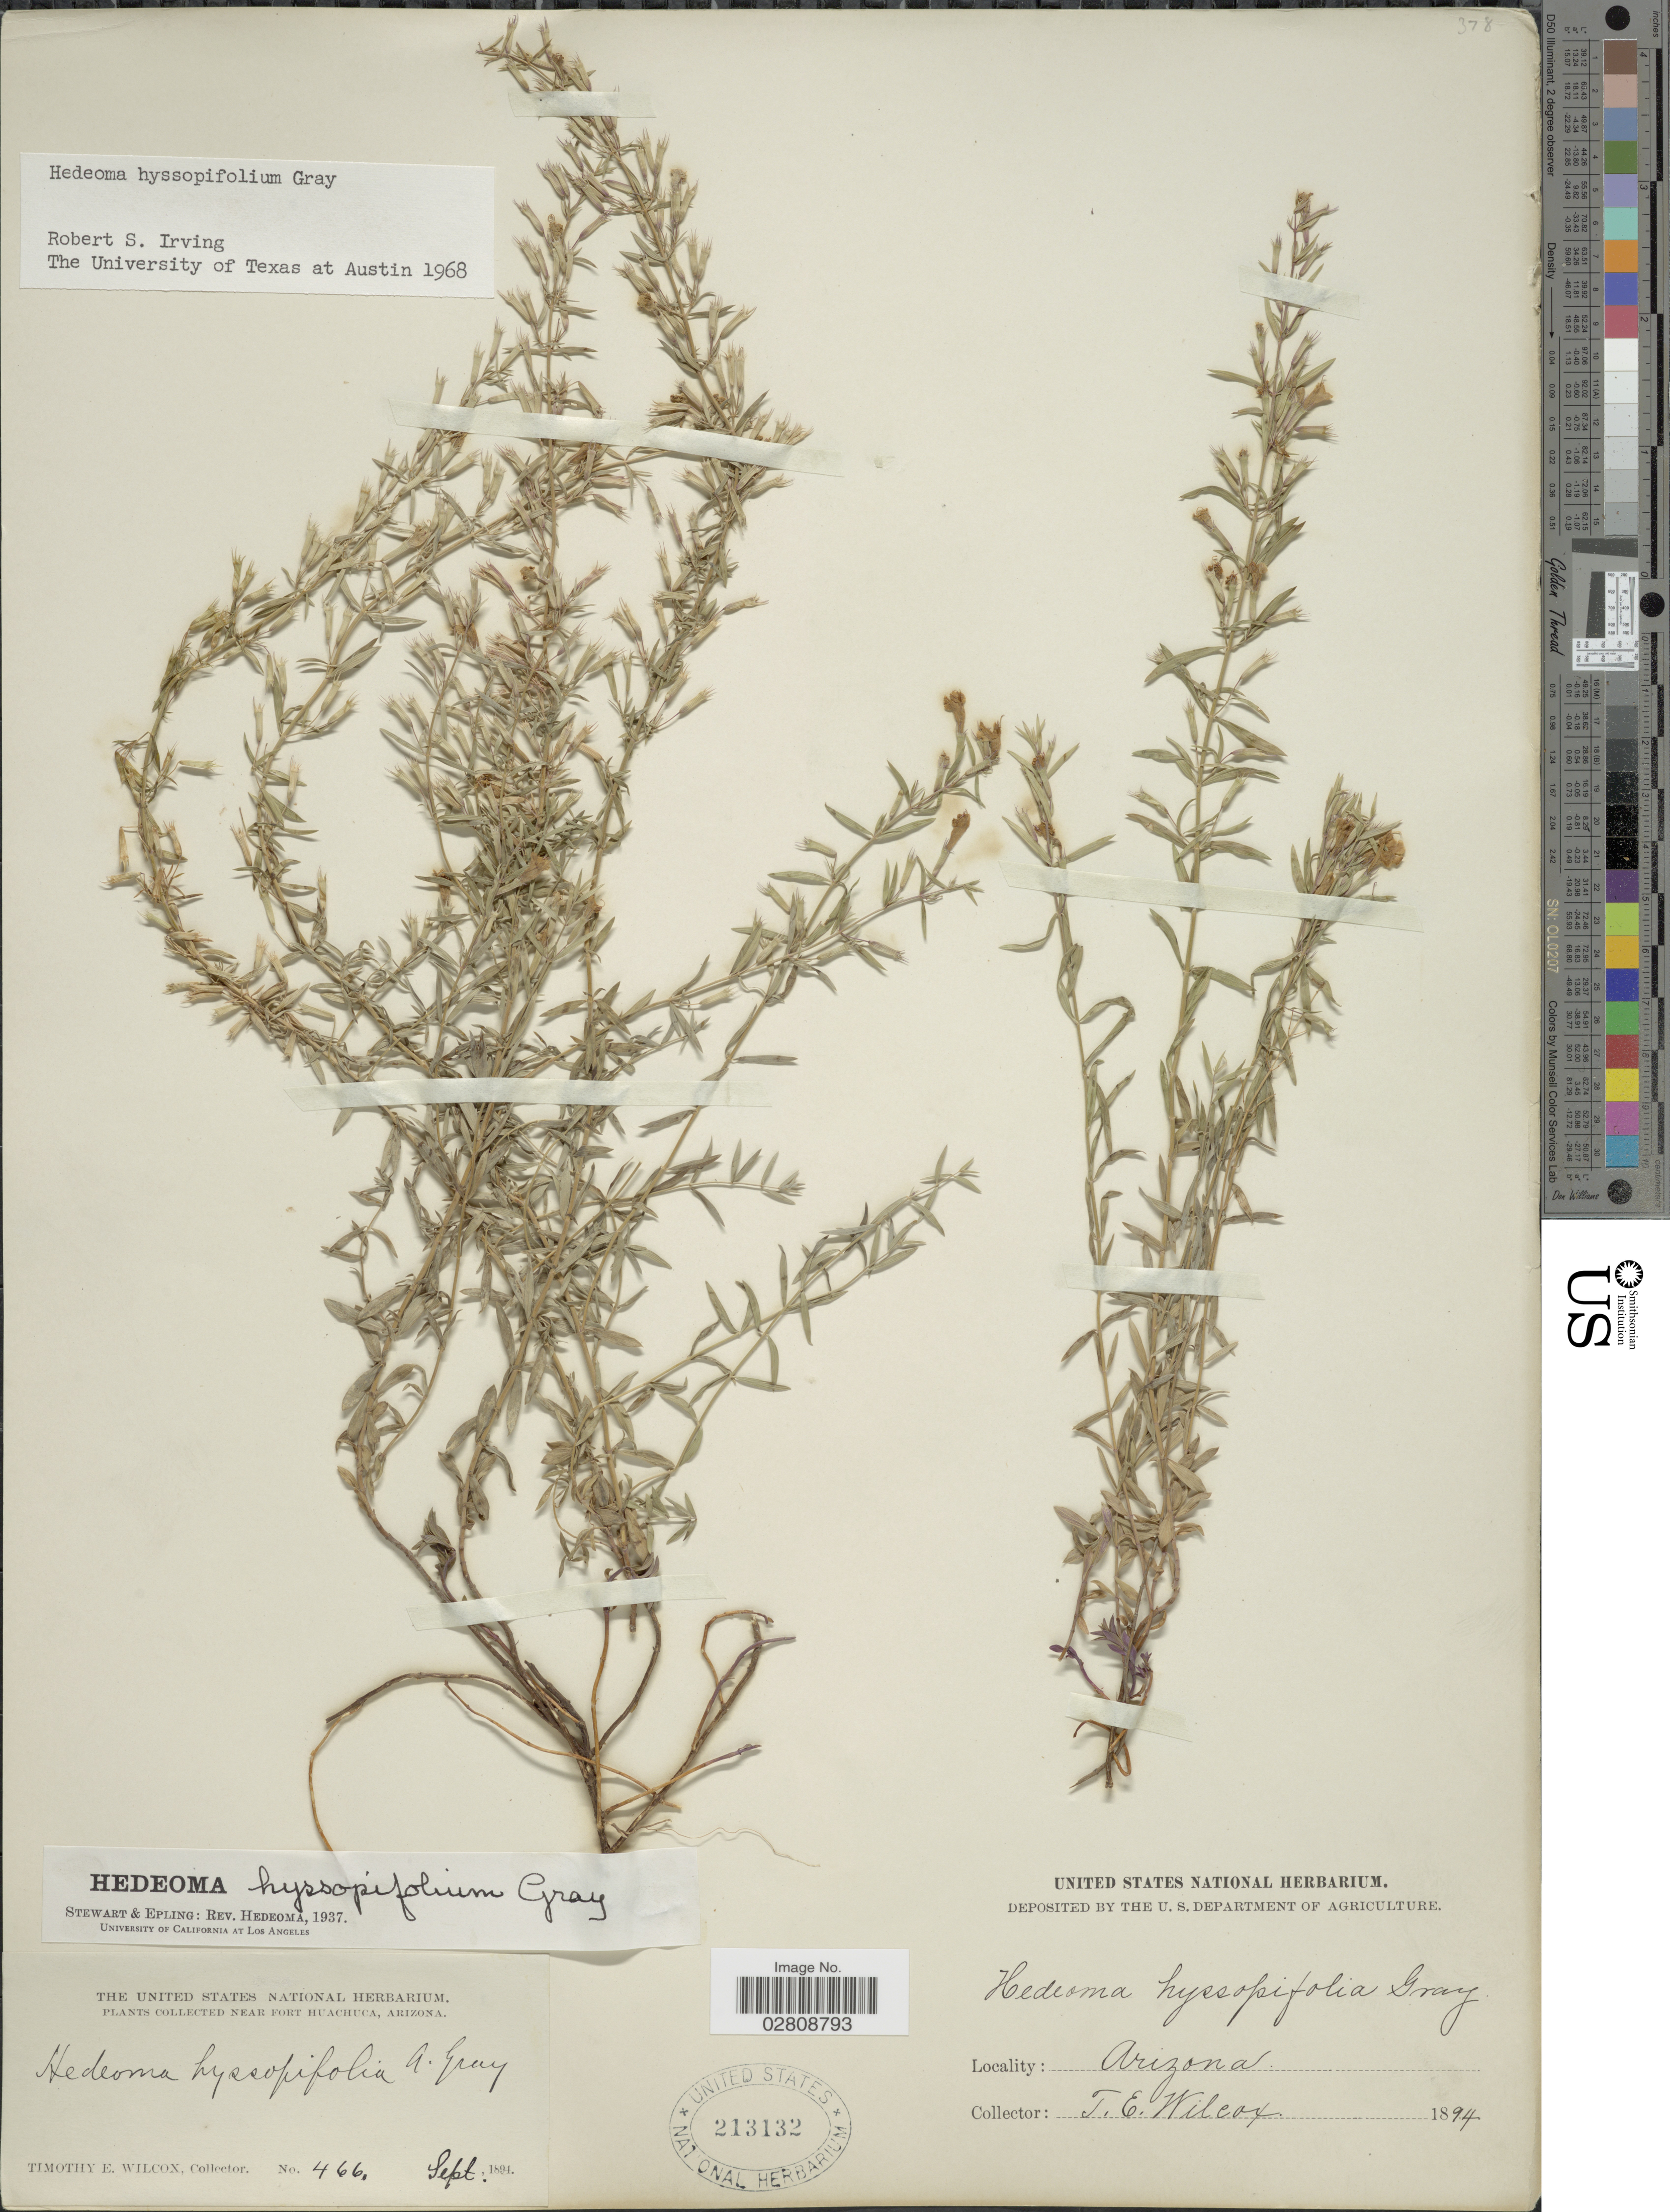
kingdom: Plantae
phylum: Tracheophyta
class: Magnoliopsida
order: Lamiales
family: Lamiaceae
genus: Hedeoma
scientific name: Hedeoma hyssopifolia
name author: A. Gray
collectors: T. E. Wilcox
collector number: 466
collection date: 1894-09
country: United States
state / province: Arizona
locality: Near Fort Huachuca.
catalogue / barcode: US 213132